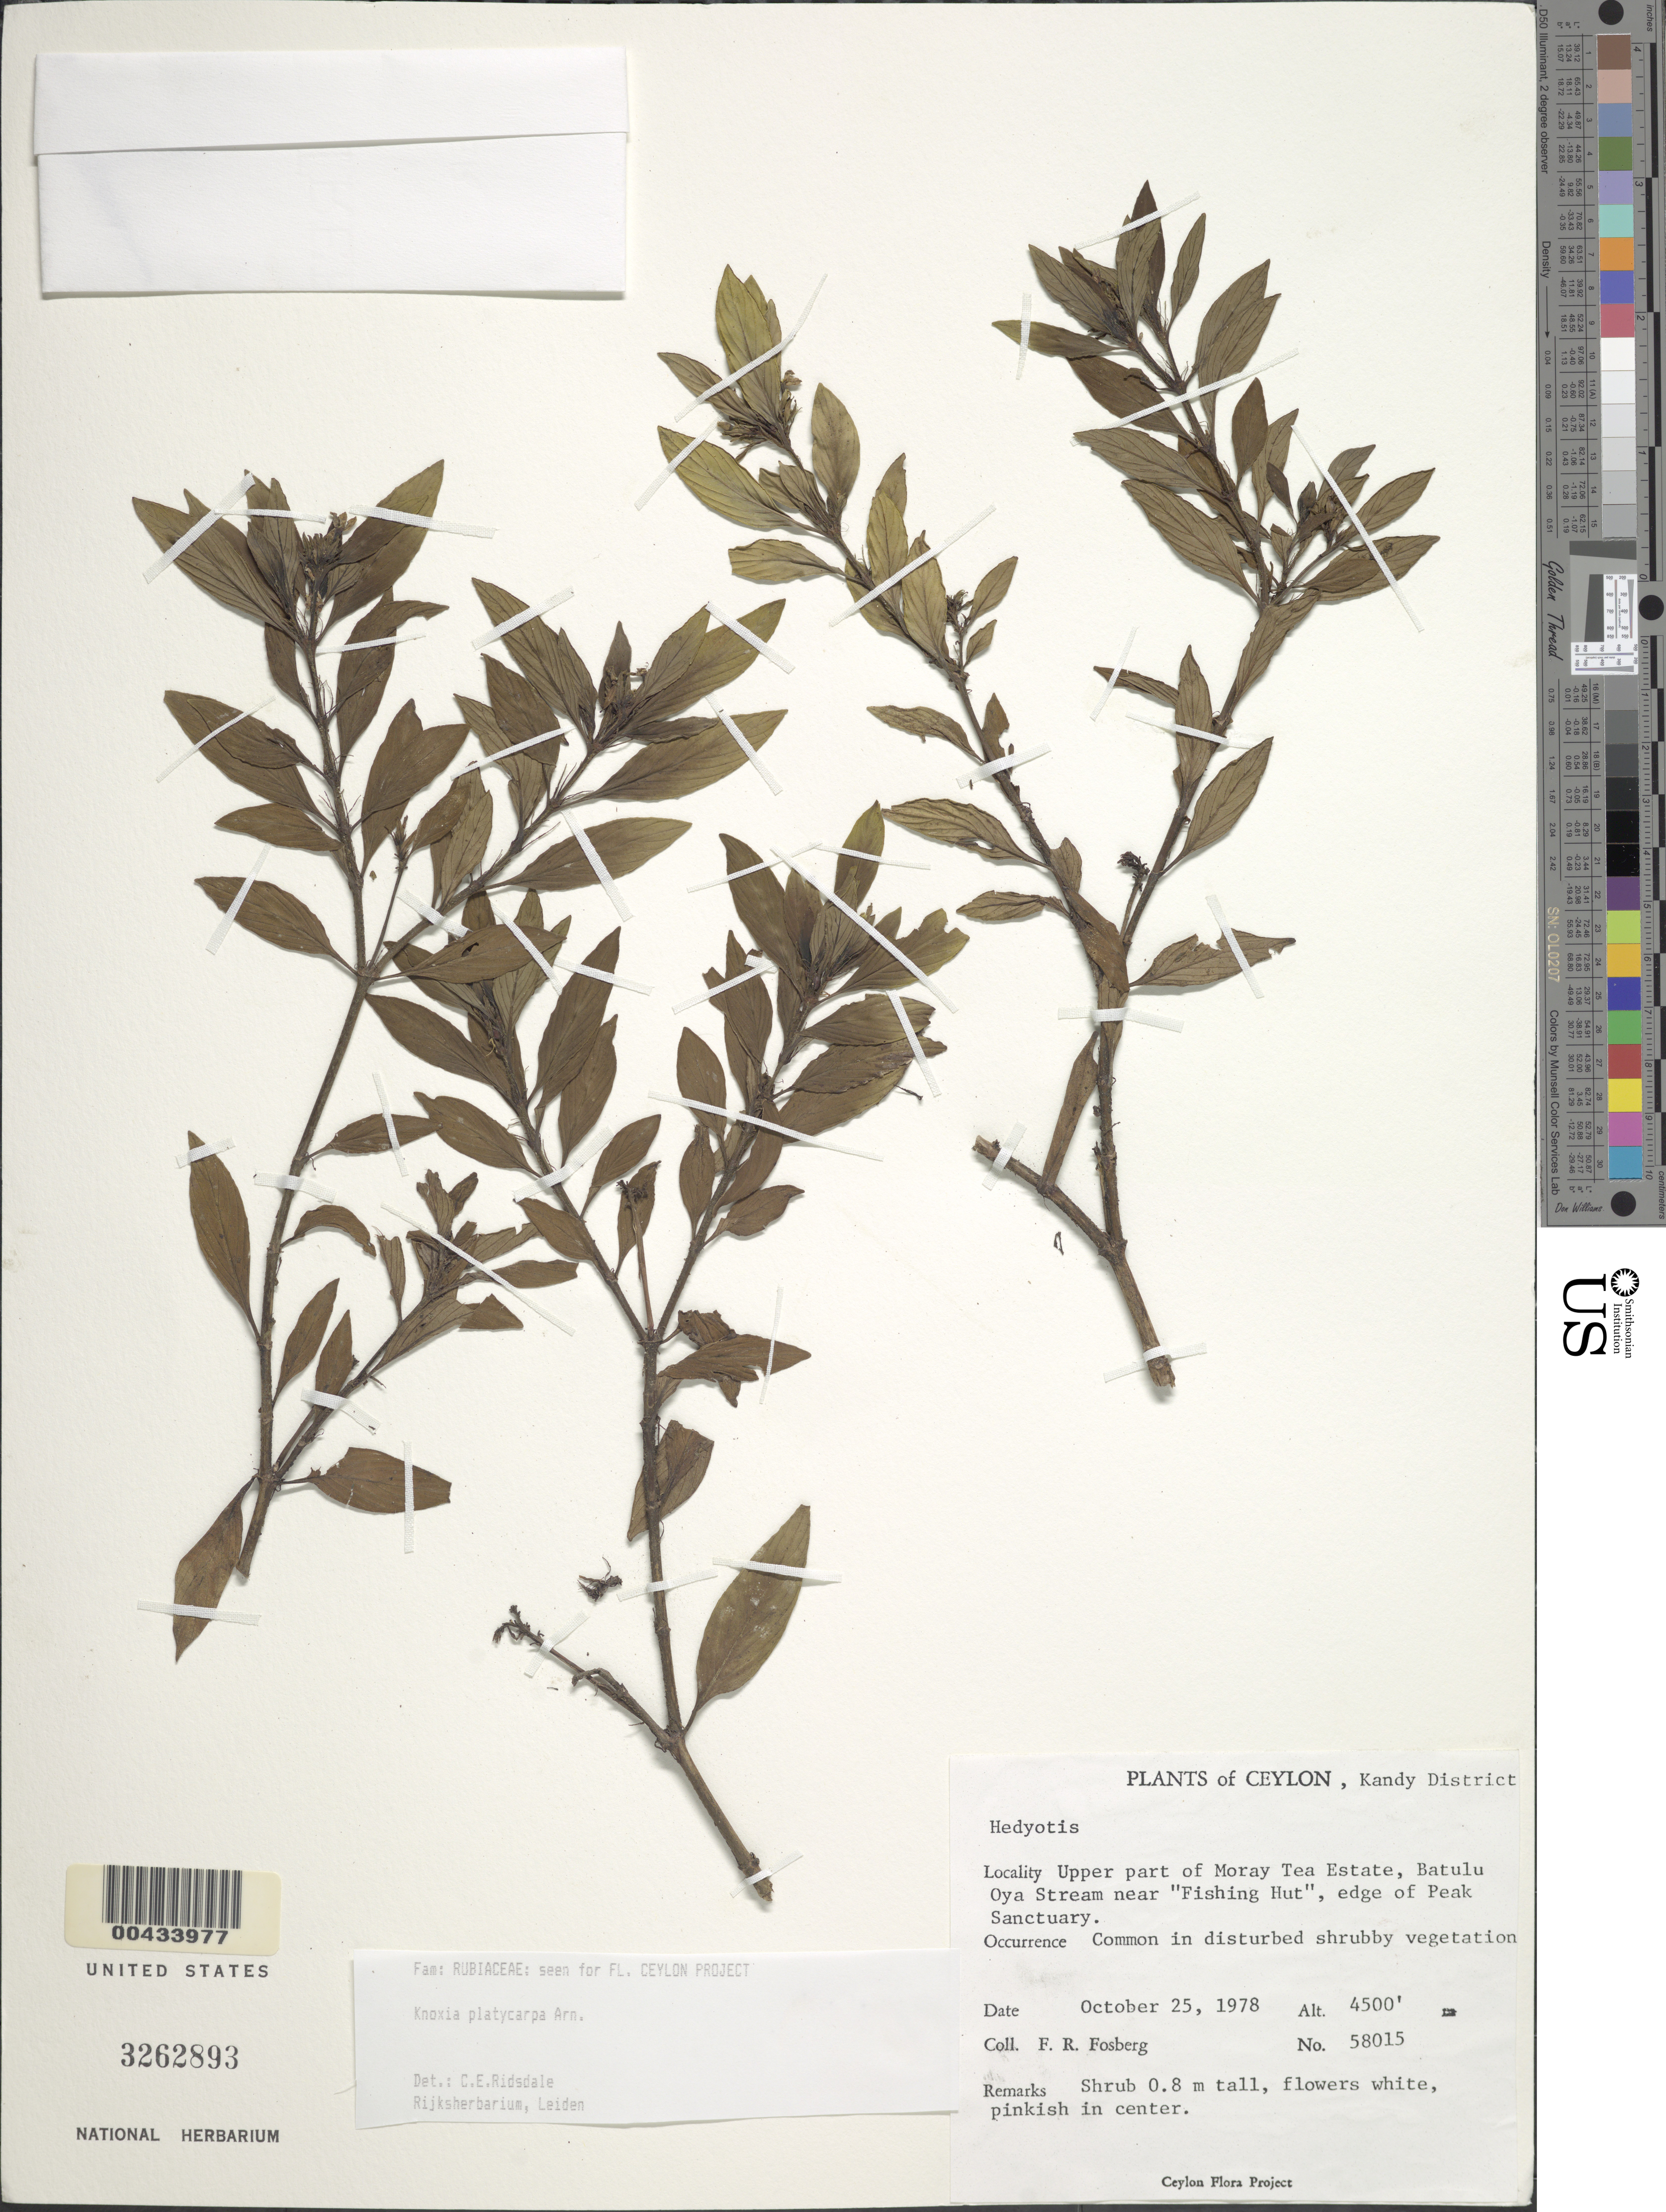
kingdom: Plantae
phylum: Tracheophyta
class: Magnoliopsida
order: Gentianales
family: Rubiaceae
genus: Knoxia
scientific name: Knoxia platycarpa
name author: Arn.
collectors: F. R. Fosberg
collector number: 58015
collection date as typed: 25 Oct 1978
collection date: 1978-10-25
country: Sri Lanka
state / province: Central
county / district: Kandy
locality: Upper part of Moray Tea Estate, Batulu Oya stream near "Fishing Hut", edge of Peak Sanctuary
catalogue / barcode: US 3262893